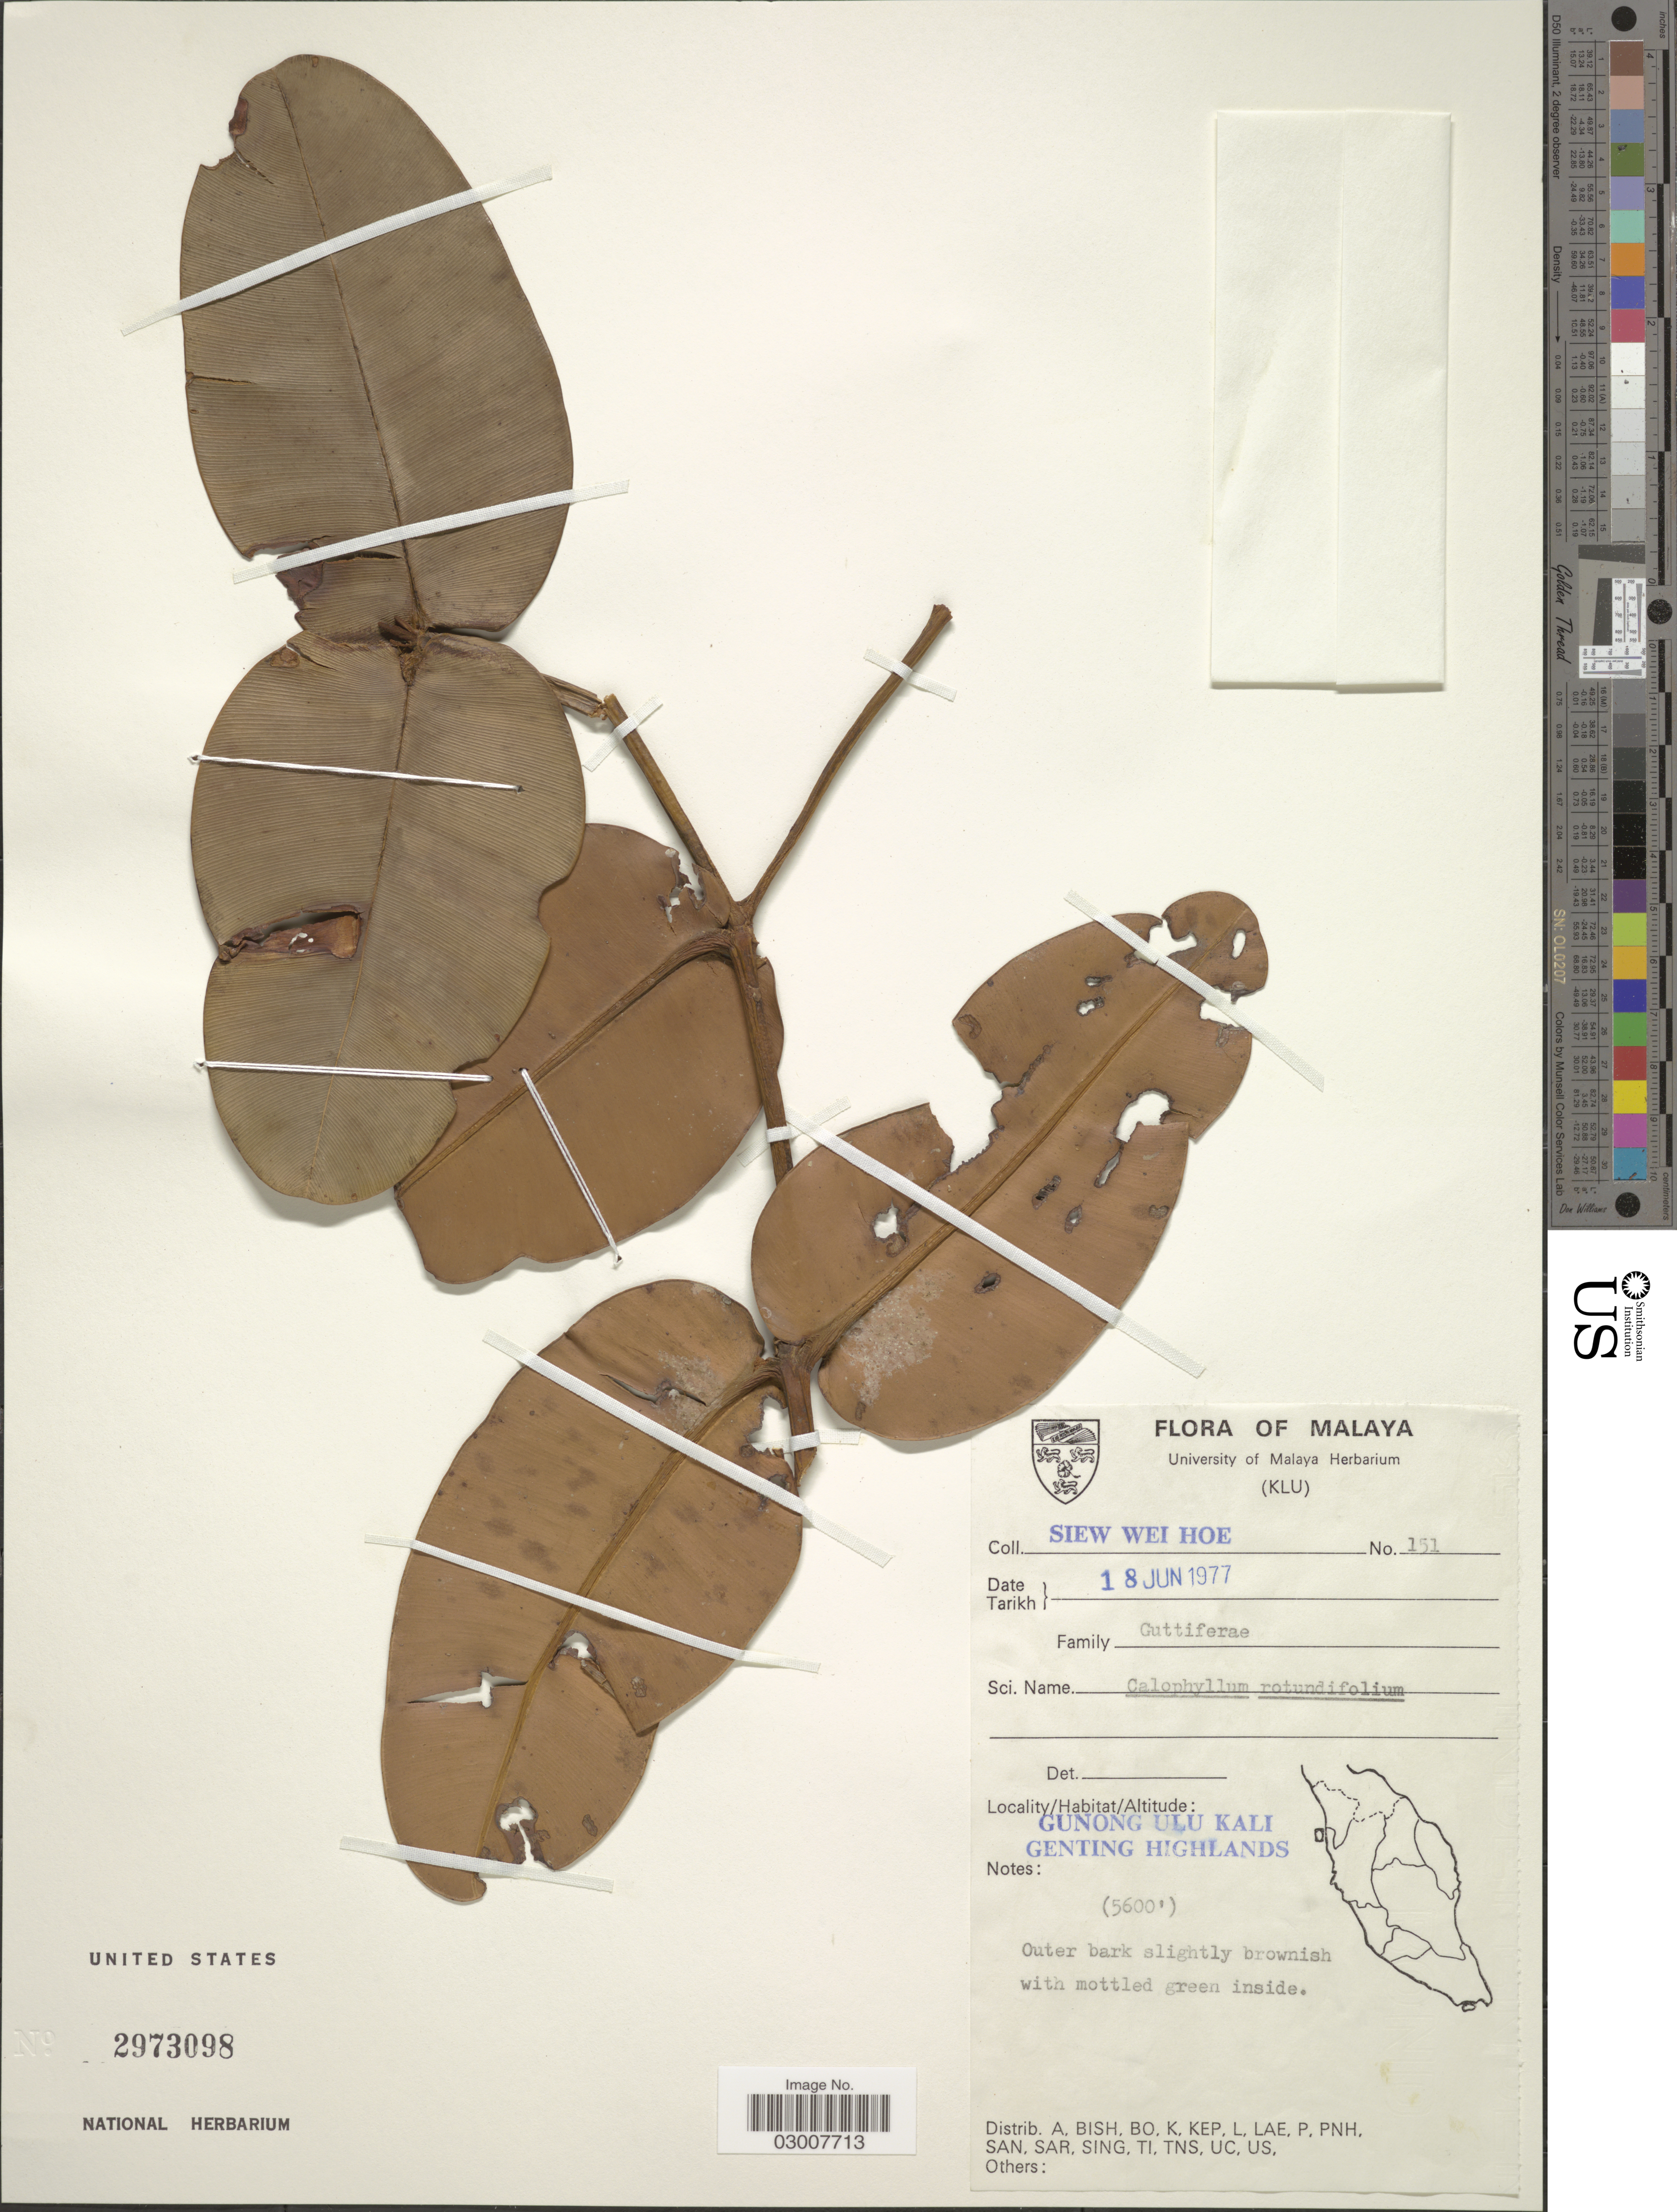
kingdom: Plantae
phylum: Tracheophyta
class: Magnoliopsida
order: Malpighiales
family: Calophyllaceae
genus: Calophyllum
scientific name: Calophyllum rotundifolium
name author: Ridl.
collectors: W. H. Siew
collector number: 151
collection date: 1977-06-18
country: Malaysia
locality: Malaya. Gunong Ulu Kali. Genting Highlands.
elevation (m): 1707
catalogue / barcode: US 2973098